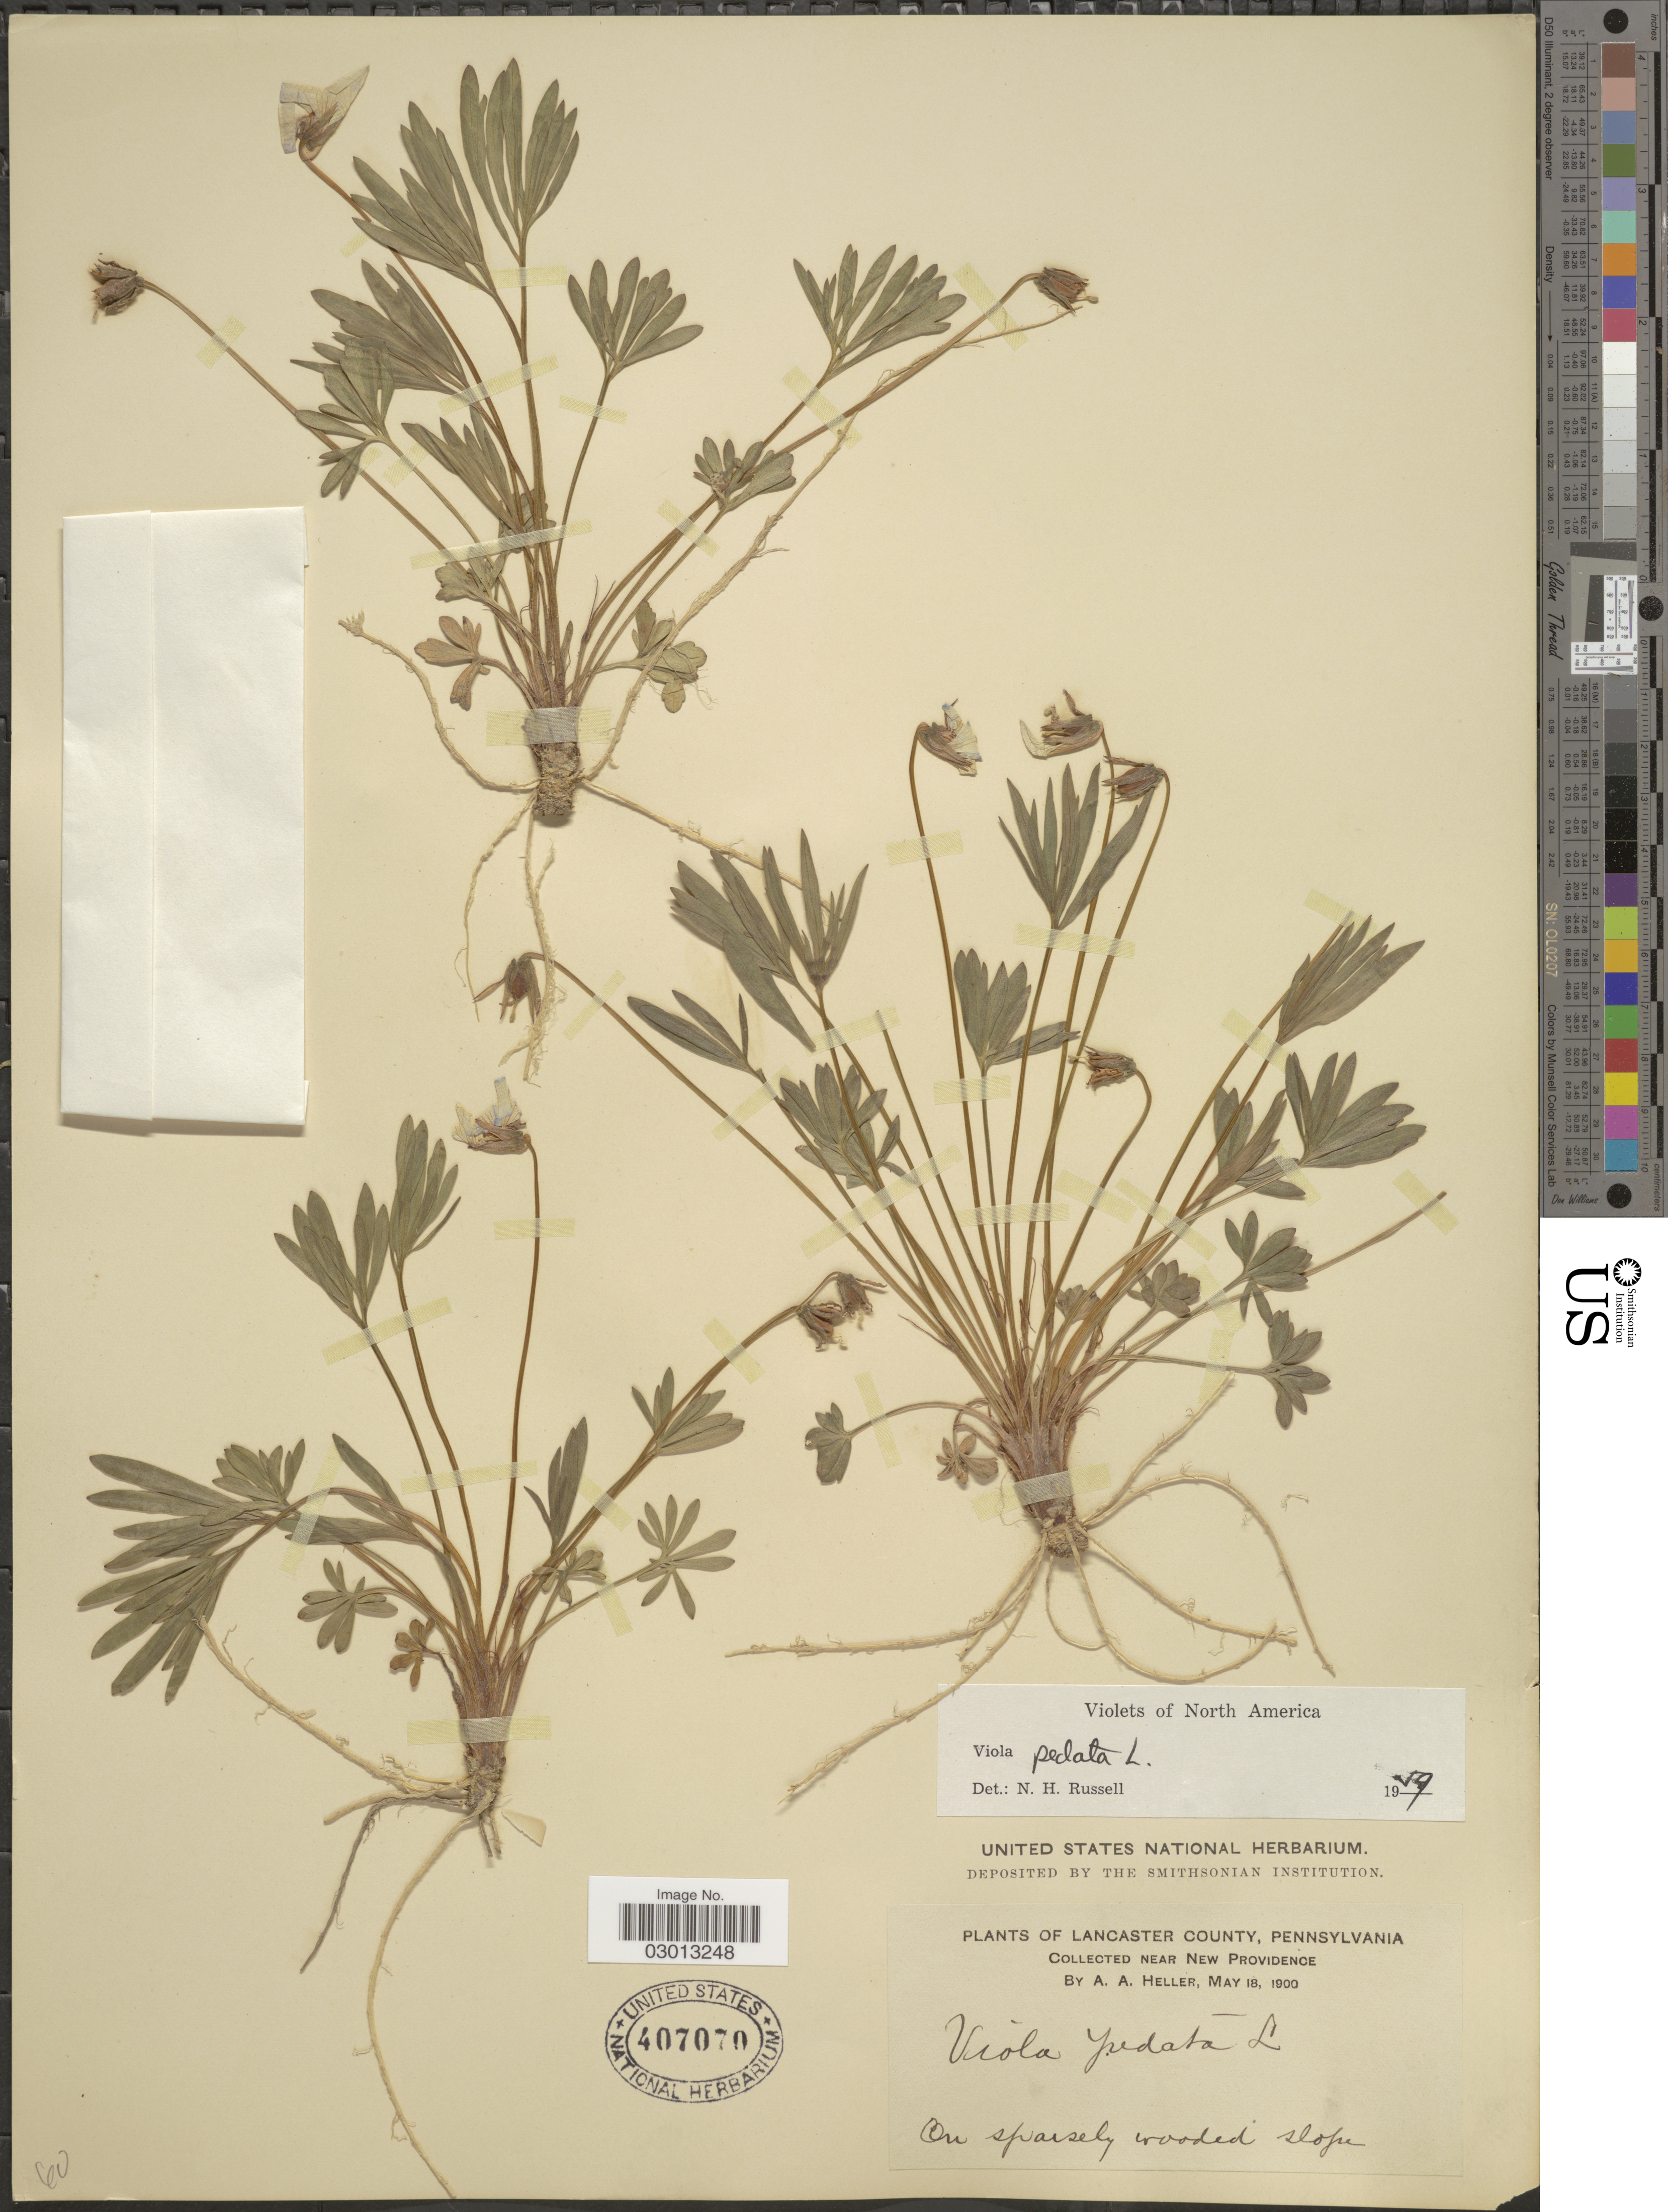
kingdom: Plantae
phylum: Tracheophyta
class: Magnoliopsida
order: Malpighiales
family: Violaceae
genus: Viola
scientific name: Viola pedata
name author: L.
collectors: A. A. Heller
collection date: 1900-05-18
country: United States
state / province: Pennsylvania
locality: Lancaster County. Near New Providence.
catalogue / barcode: US 407070